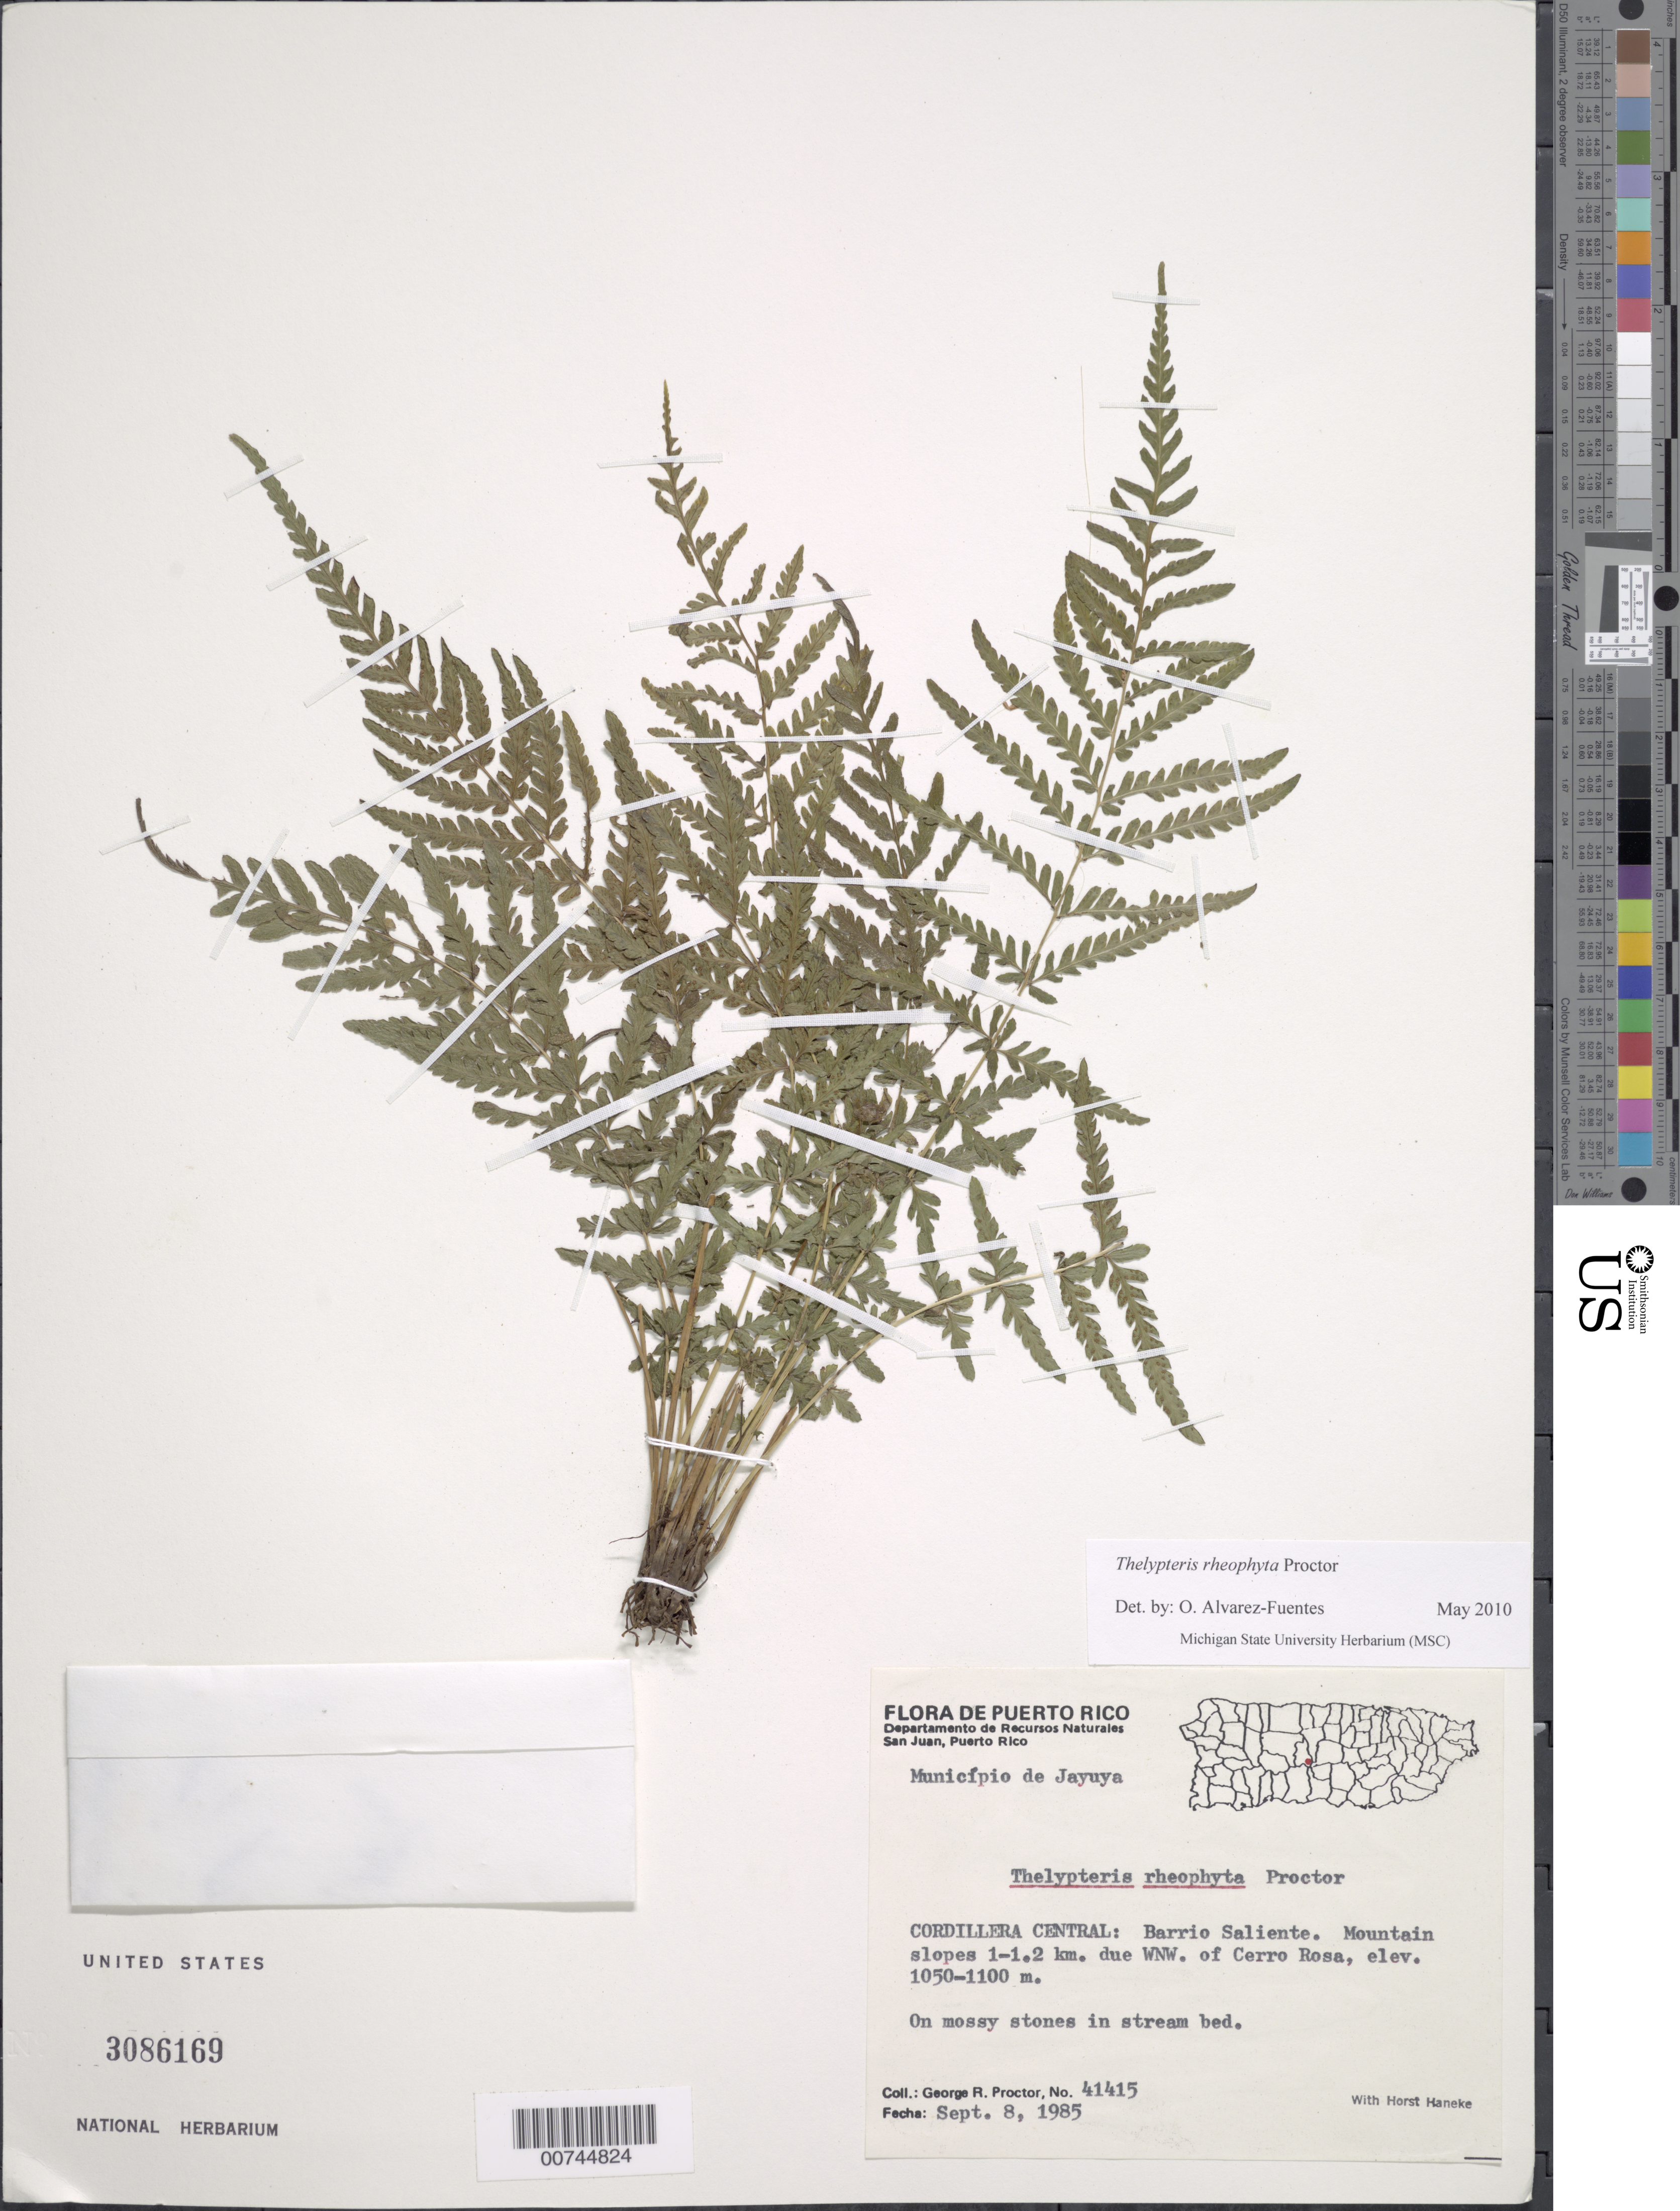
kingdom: Plantae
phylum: Tracheophyta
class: Polypodiopsida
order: Polypodiales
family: Thelypteridaceae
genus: Amauropelta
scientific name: Amauropelta rheophyta (Proctor) comb. nov., ined 2015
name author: (Proctor)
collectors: G. R. Proctor & H. Haneke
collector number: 41415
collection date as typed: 08 Sep 1985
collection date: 1985-09-08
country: Puerto Rico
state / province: Jayuya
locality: Cordillera Central: Barrio Saliente. Mountain slopes 1-1.2 km due WNW of Cerro Rosa. Municipio de Jayuya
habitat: On mossy stones in stream bed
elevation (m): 1050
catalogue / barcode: US 3086169